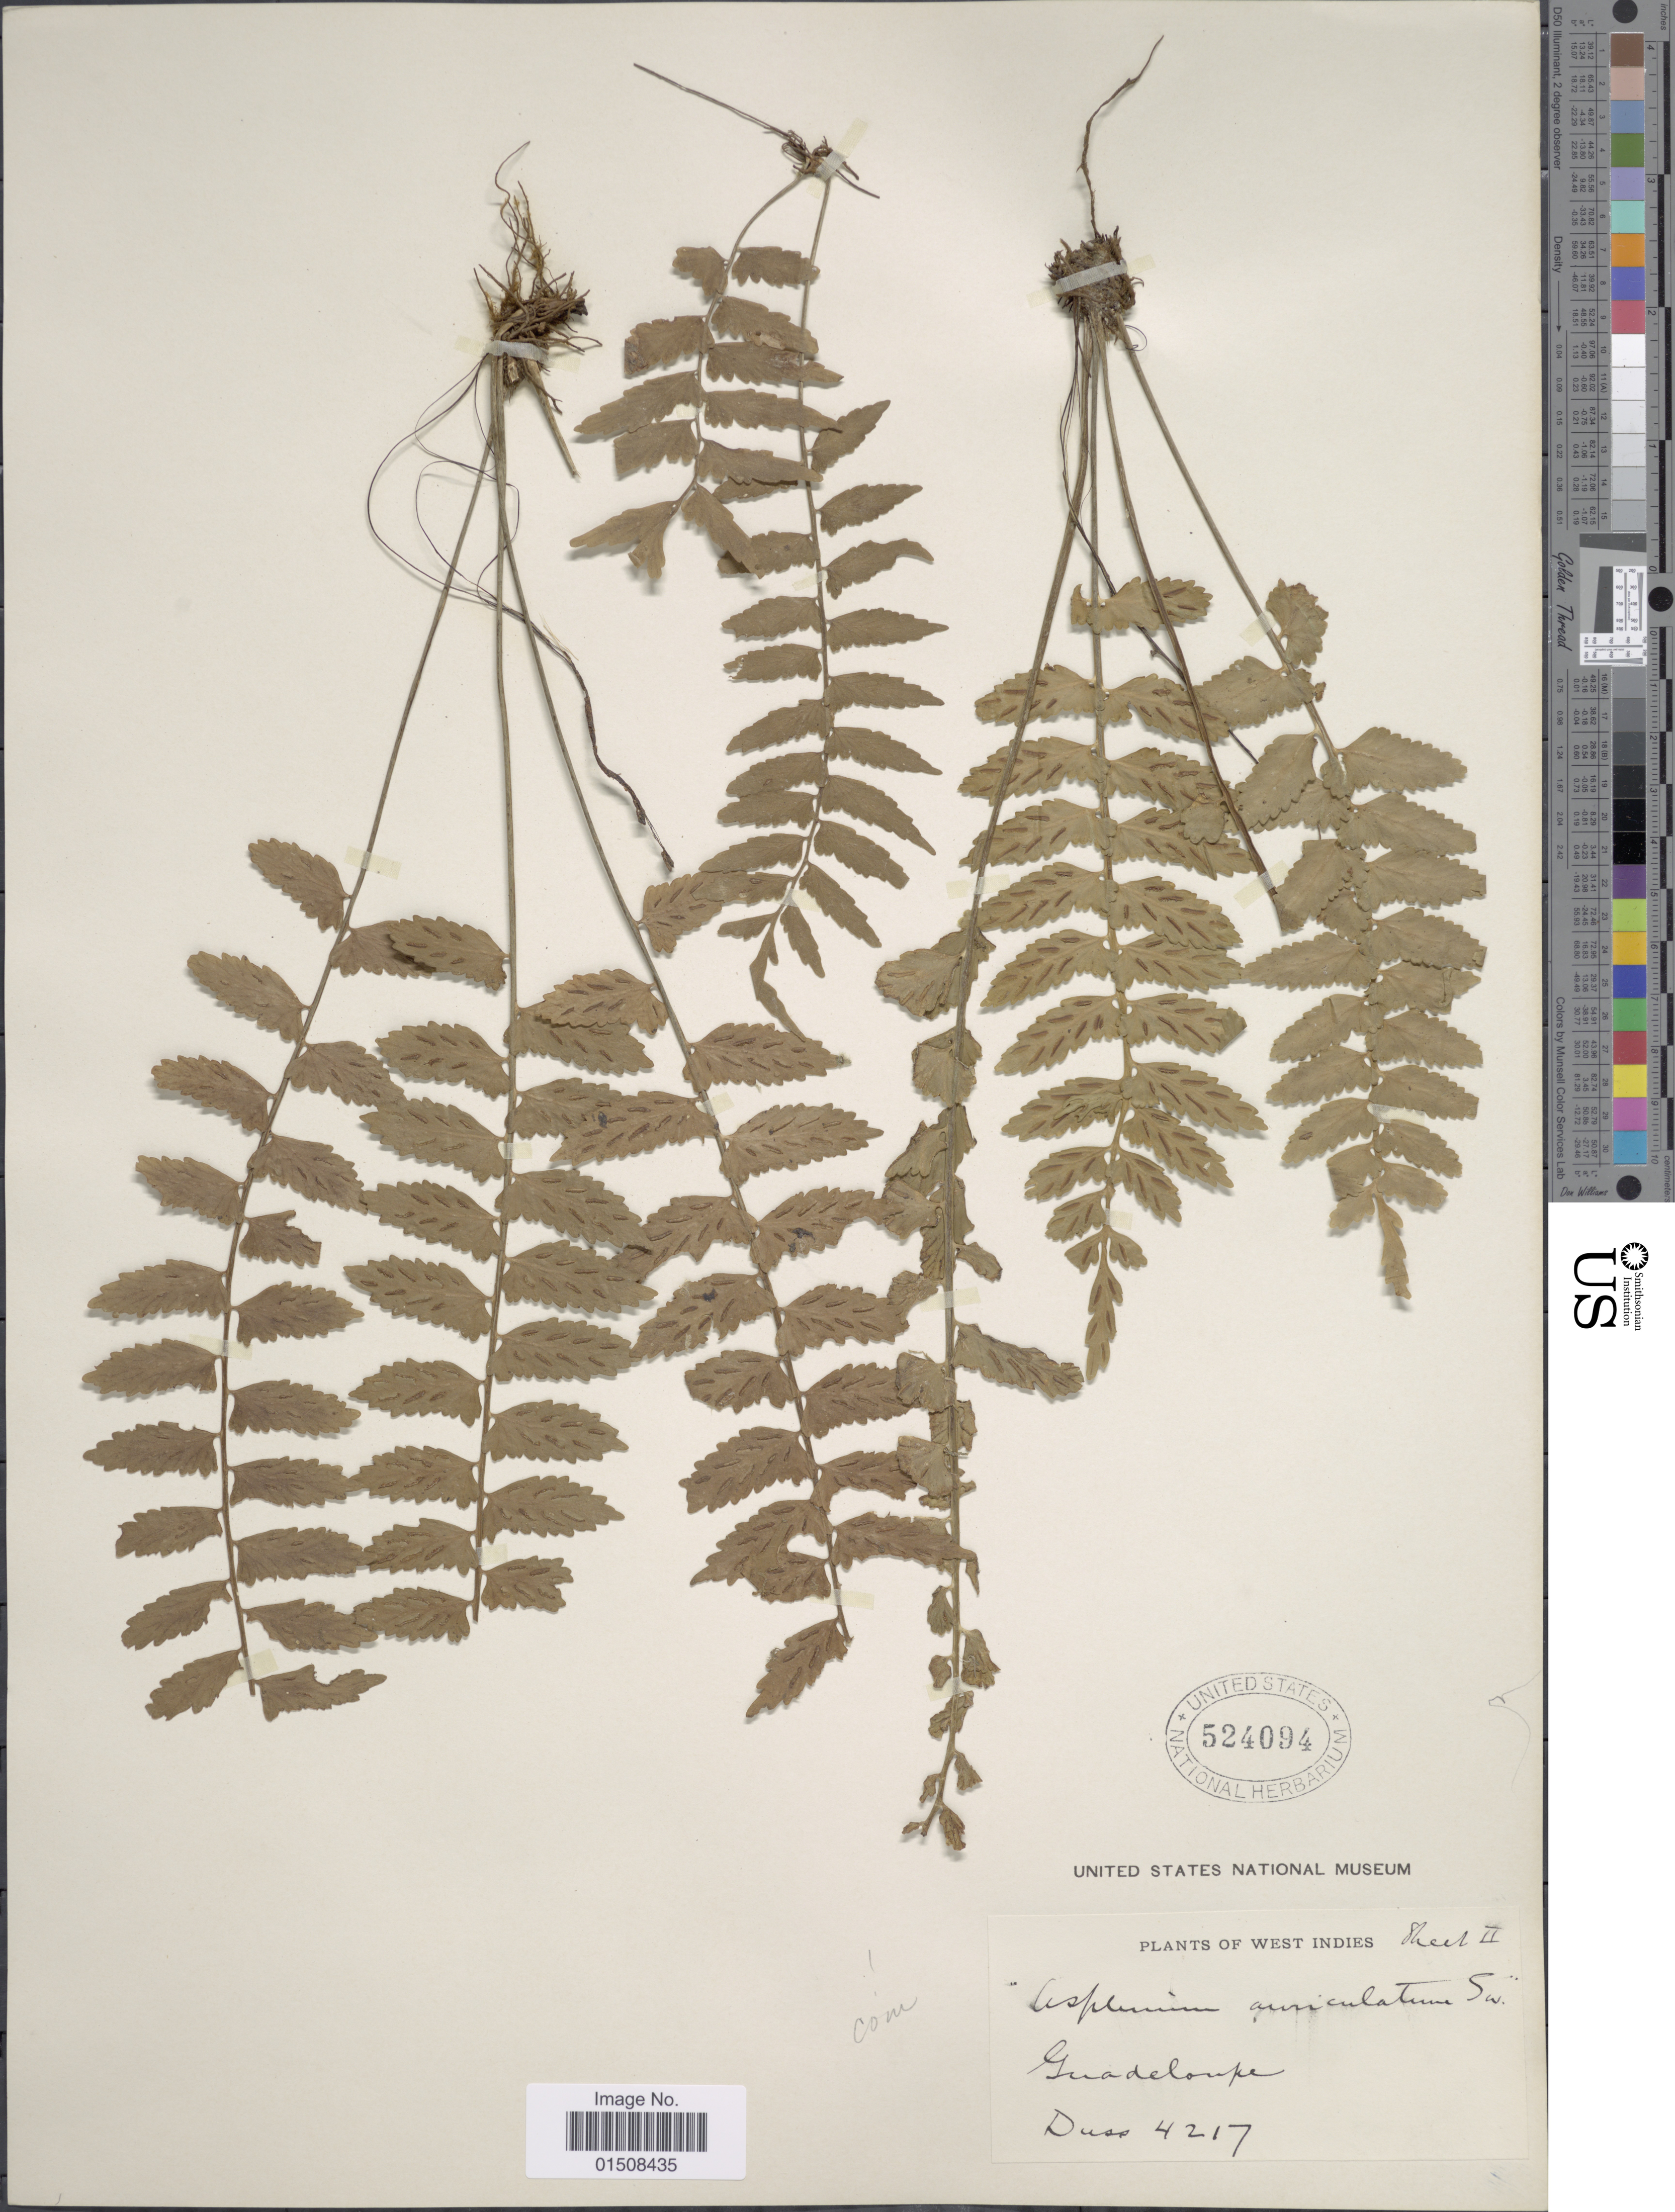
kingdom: Plantae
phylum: Tracheophyta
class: Polypodiopsida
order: Polypodiales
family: Aspleniaceae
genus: Asplenium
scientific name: Asplenium auriculatum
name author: Sw.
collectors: -. Duss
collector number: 4217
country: Guadeloupe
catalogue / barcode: US 524094